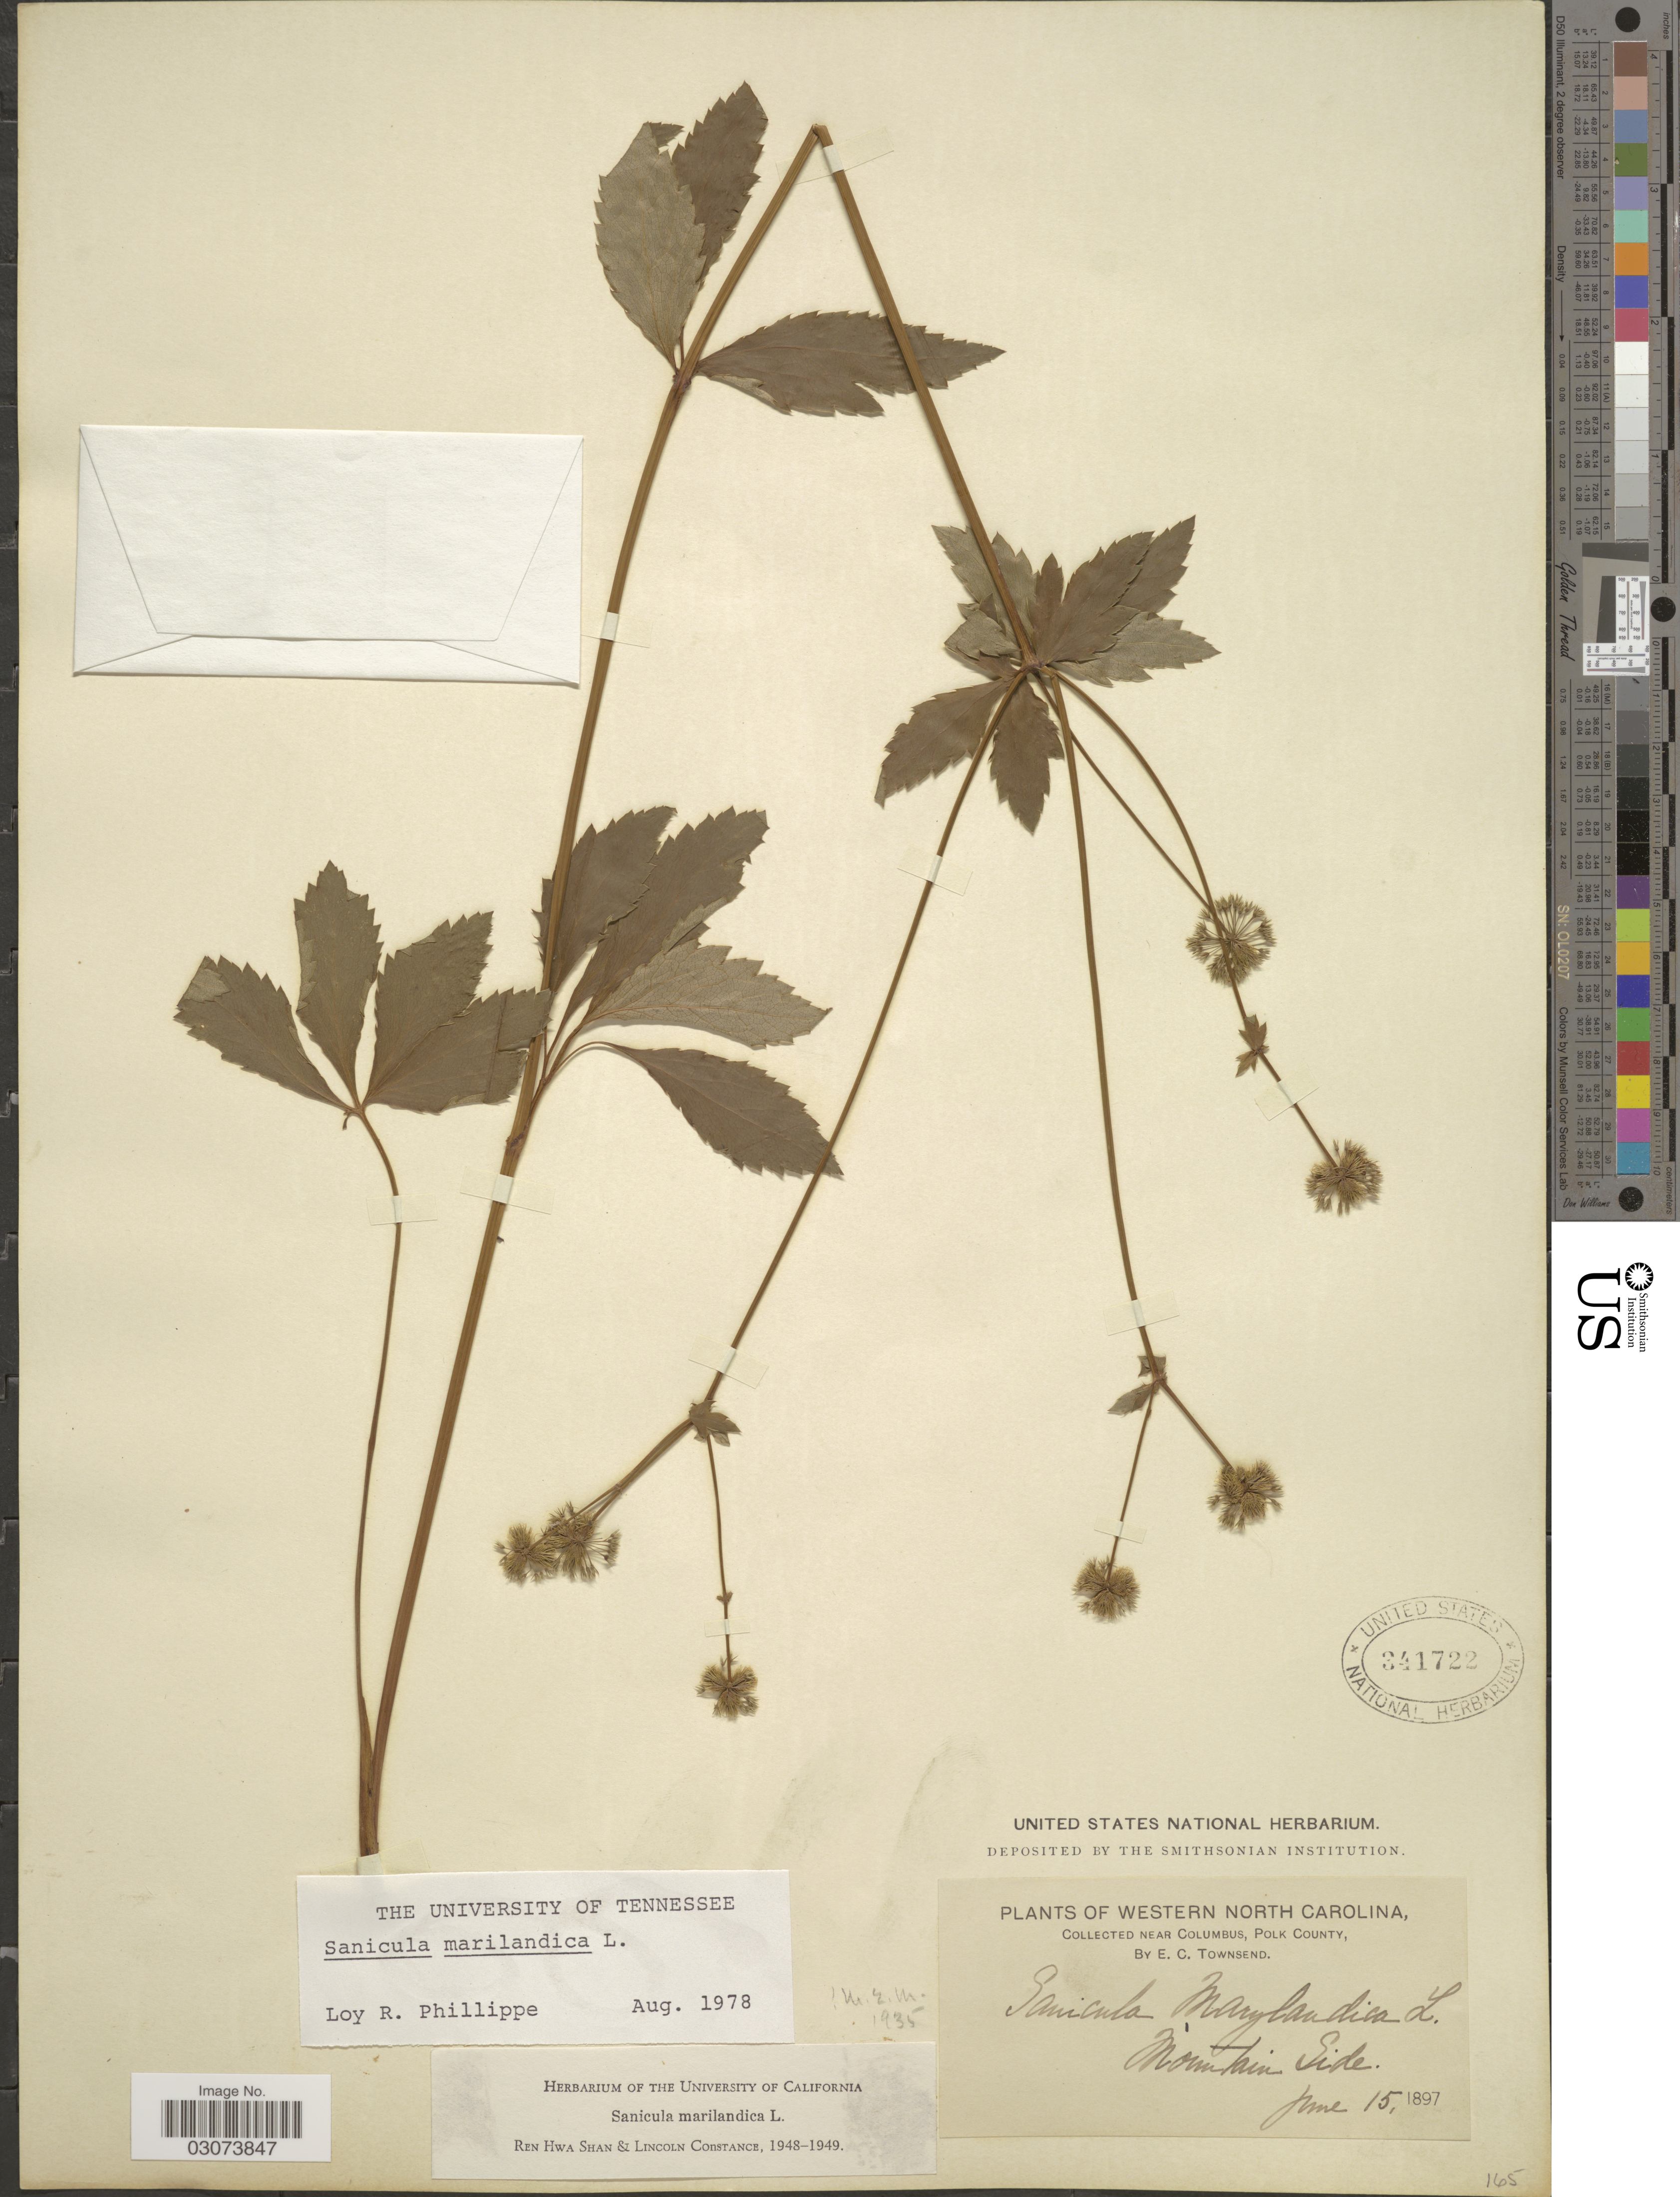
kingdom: Plantae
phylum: Tracheophyta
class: Magnoliopsida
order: Apiales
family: Apiaceae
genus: Sanicula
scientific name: Sanicula marilandica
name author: L.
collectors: E. C. Townsend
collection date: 1897-06-15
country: United States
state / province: North Carolina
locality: Western North Carolina. Near Columbus, Polk County. Mountain Side.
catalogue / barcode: US 341722